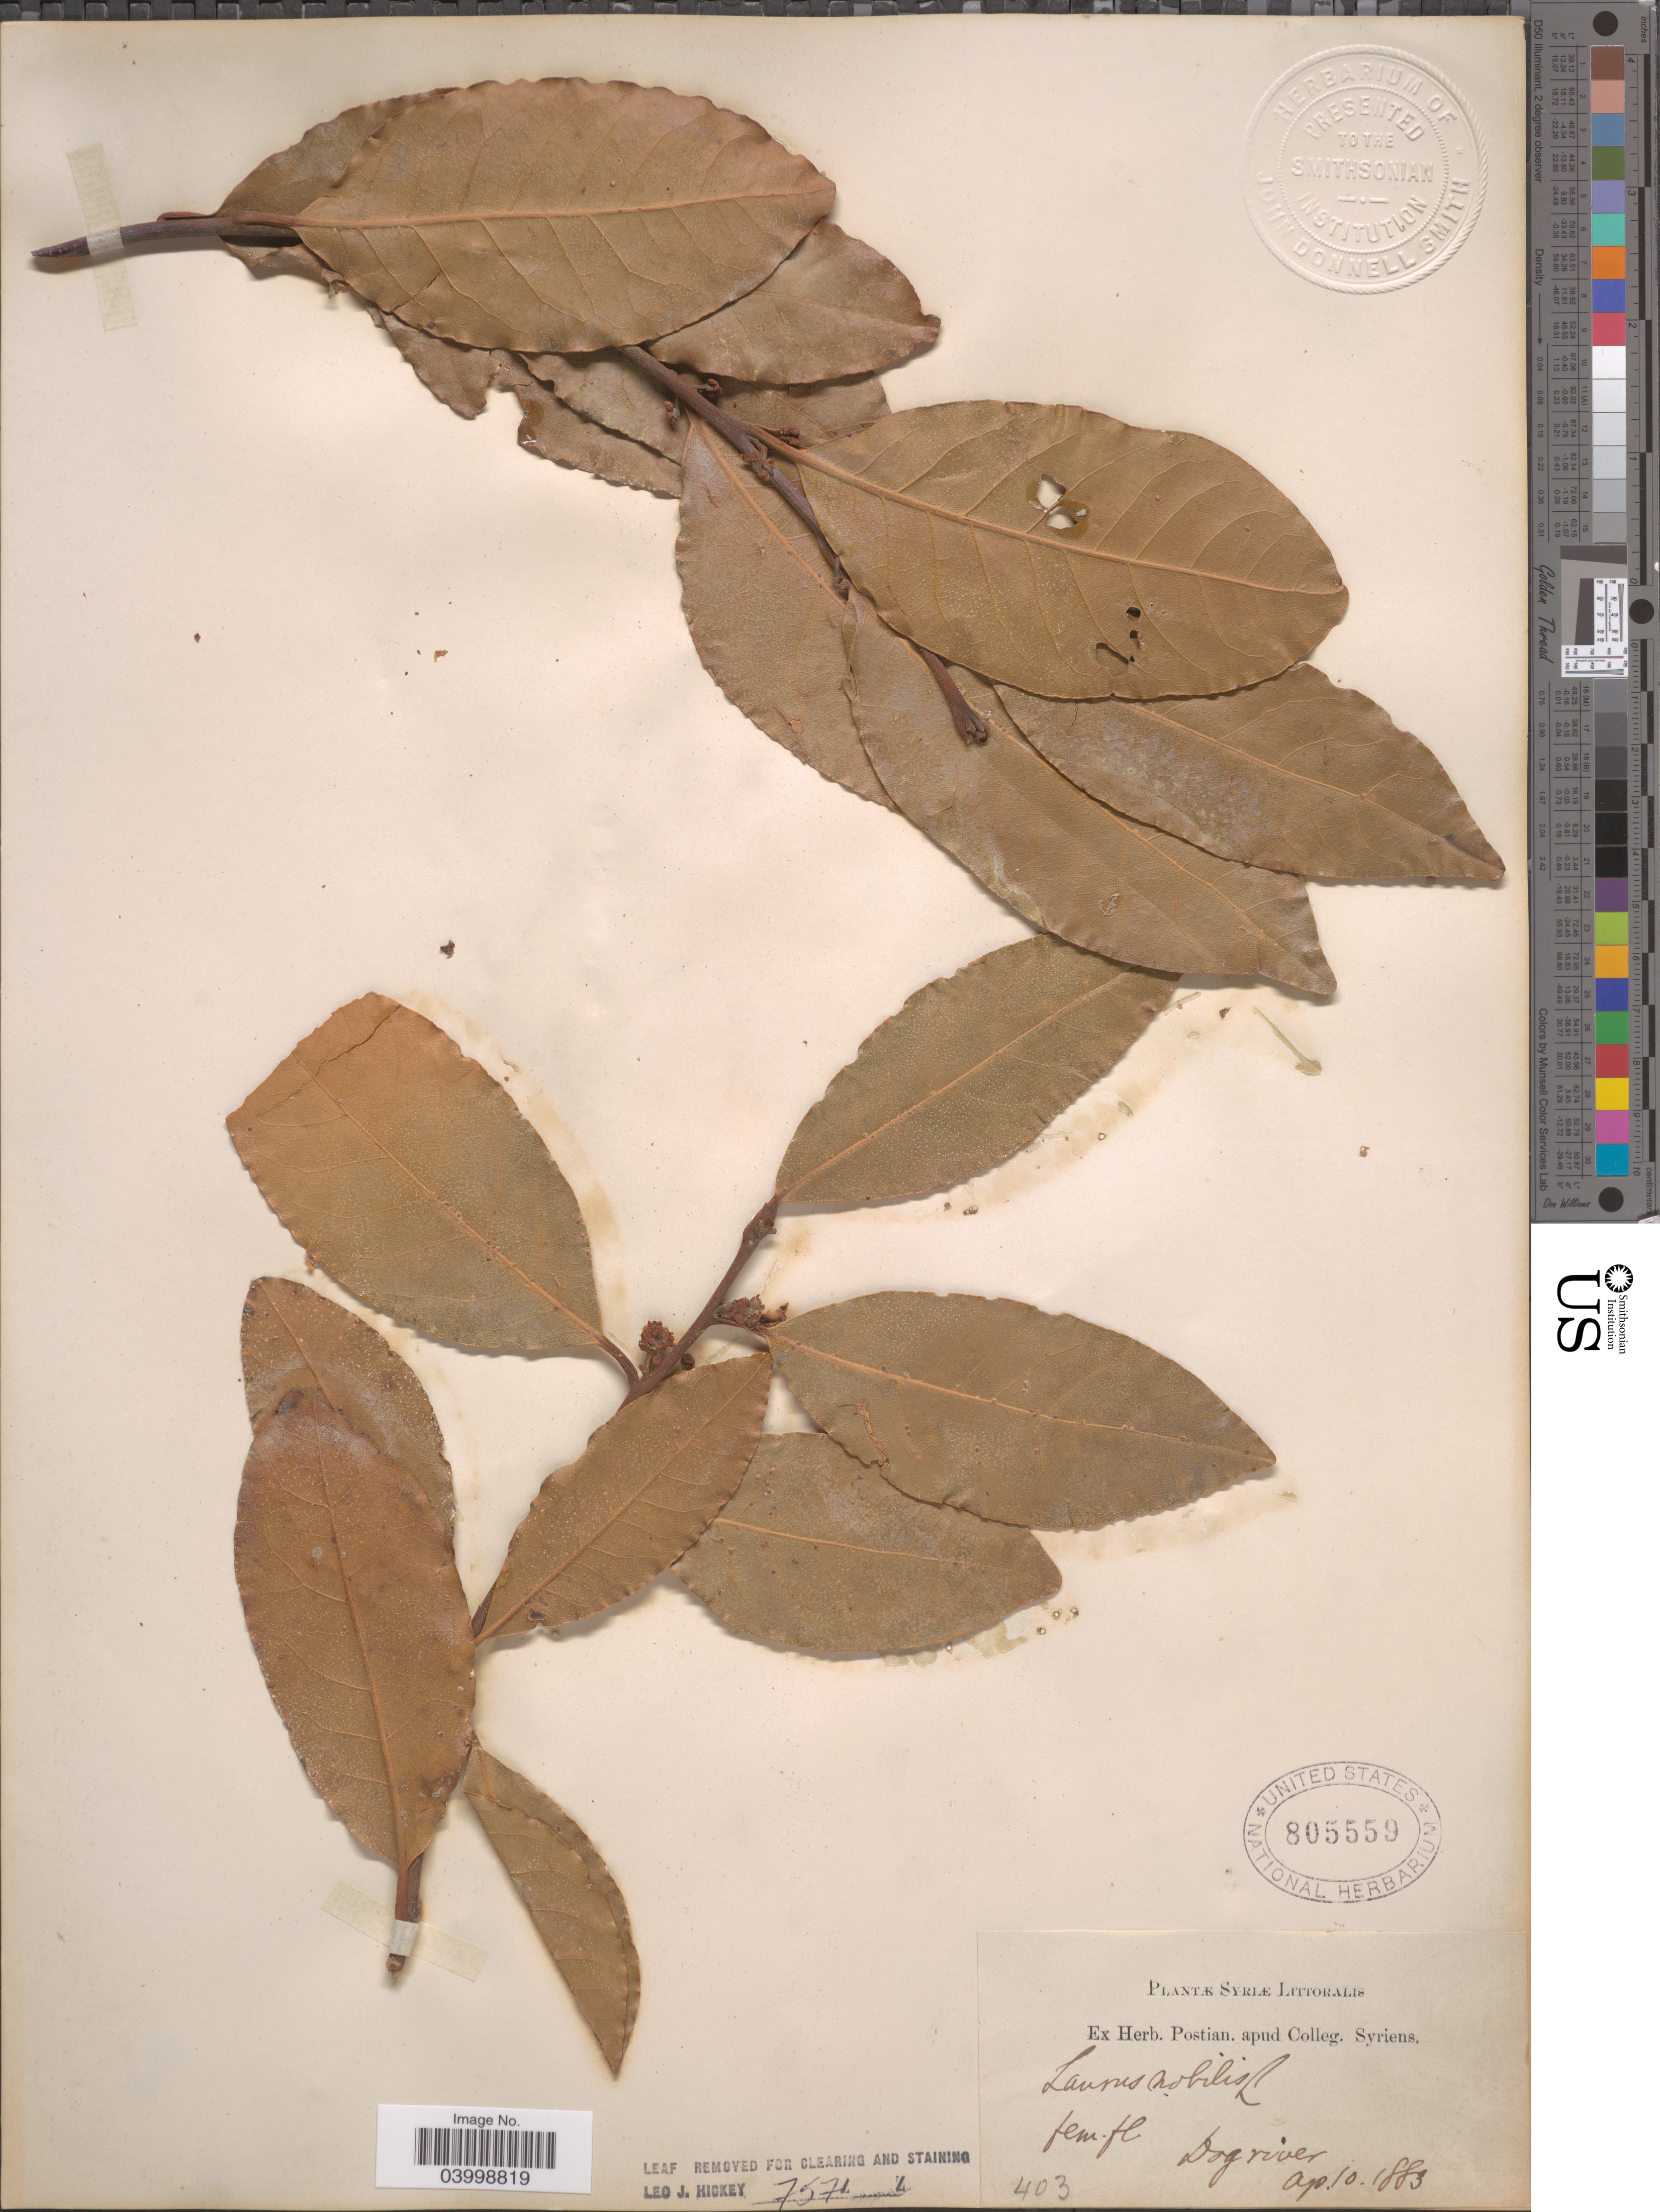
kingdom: Plantae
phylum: Tracheophyta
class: Magnoliopsida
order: Laurales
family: Lauraceae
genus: Laurus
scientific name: Laurus nobilis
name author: L.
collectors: ex herb. Postian. apud Colleg. Syriens. Protest. USE "Fannie P. A. Shepard" (10308853) AS PRIMARY COLLECTOR INSTEAD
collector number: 403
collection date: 1883-04-10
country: Syria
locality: Syriæ Littoralis. Dog river.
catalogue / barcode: US 805559